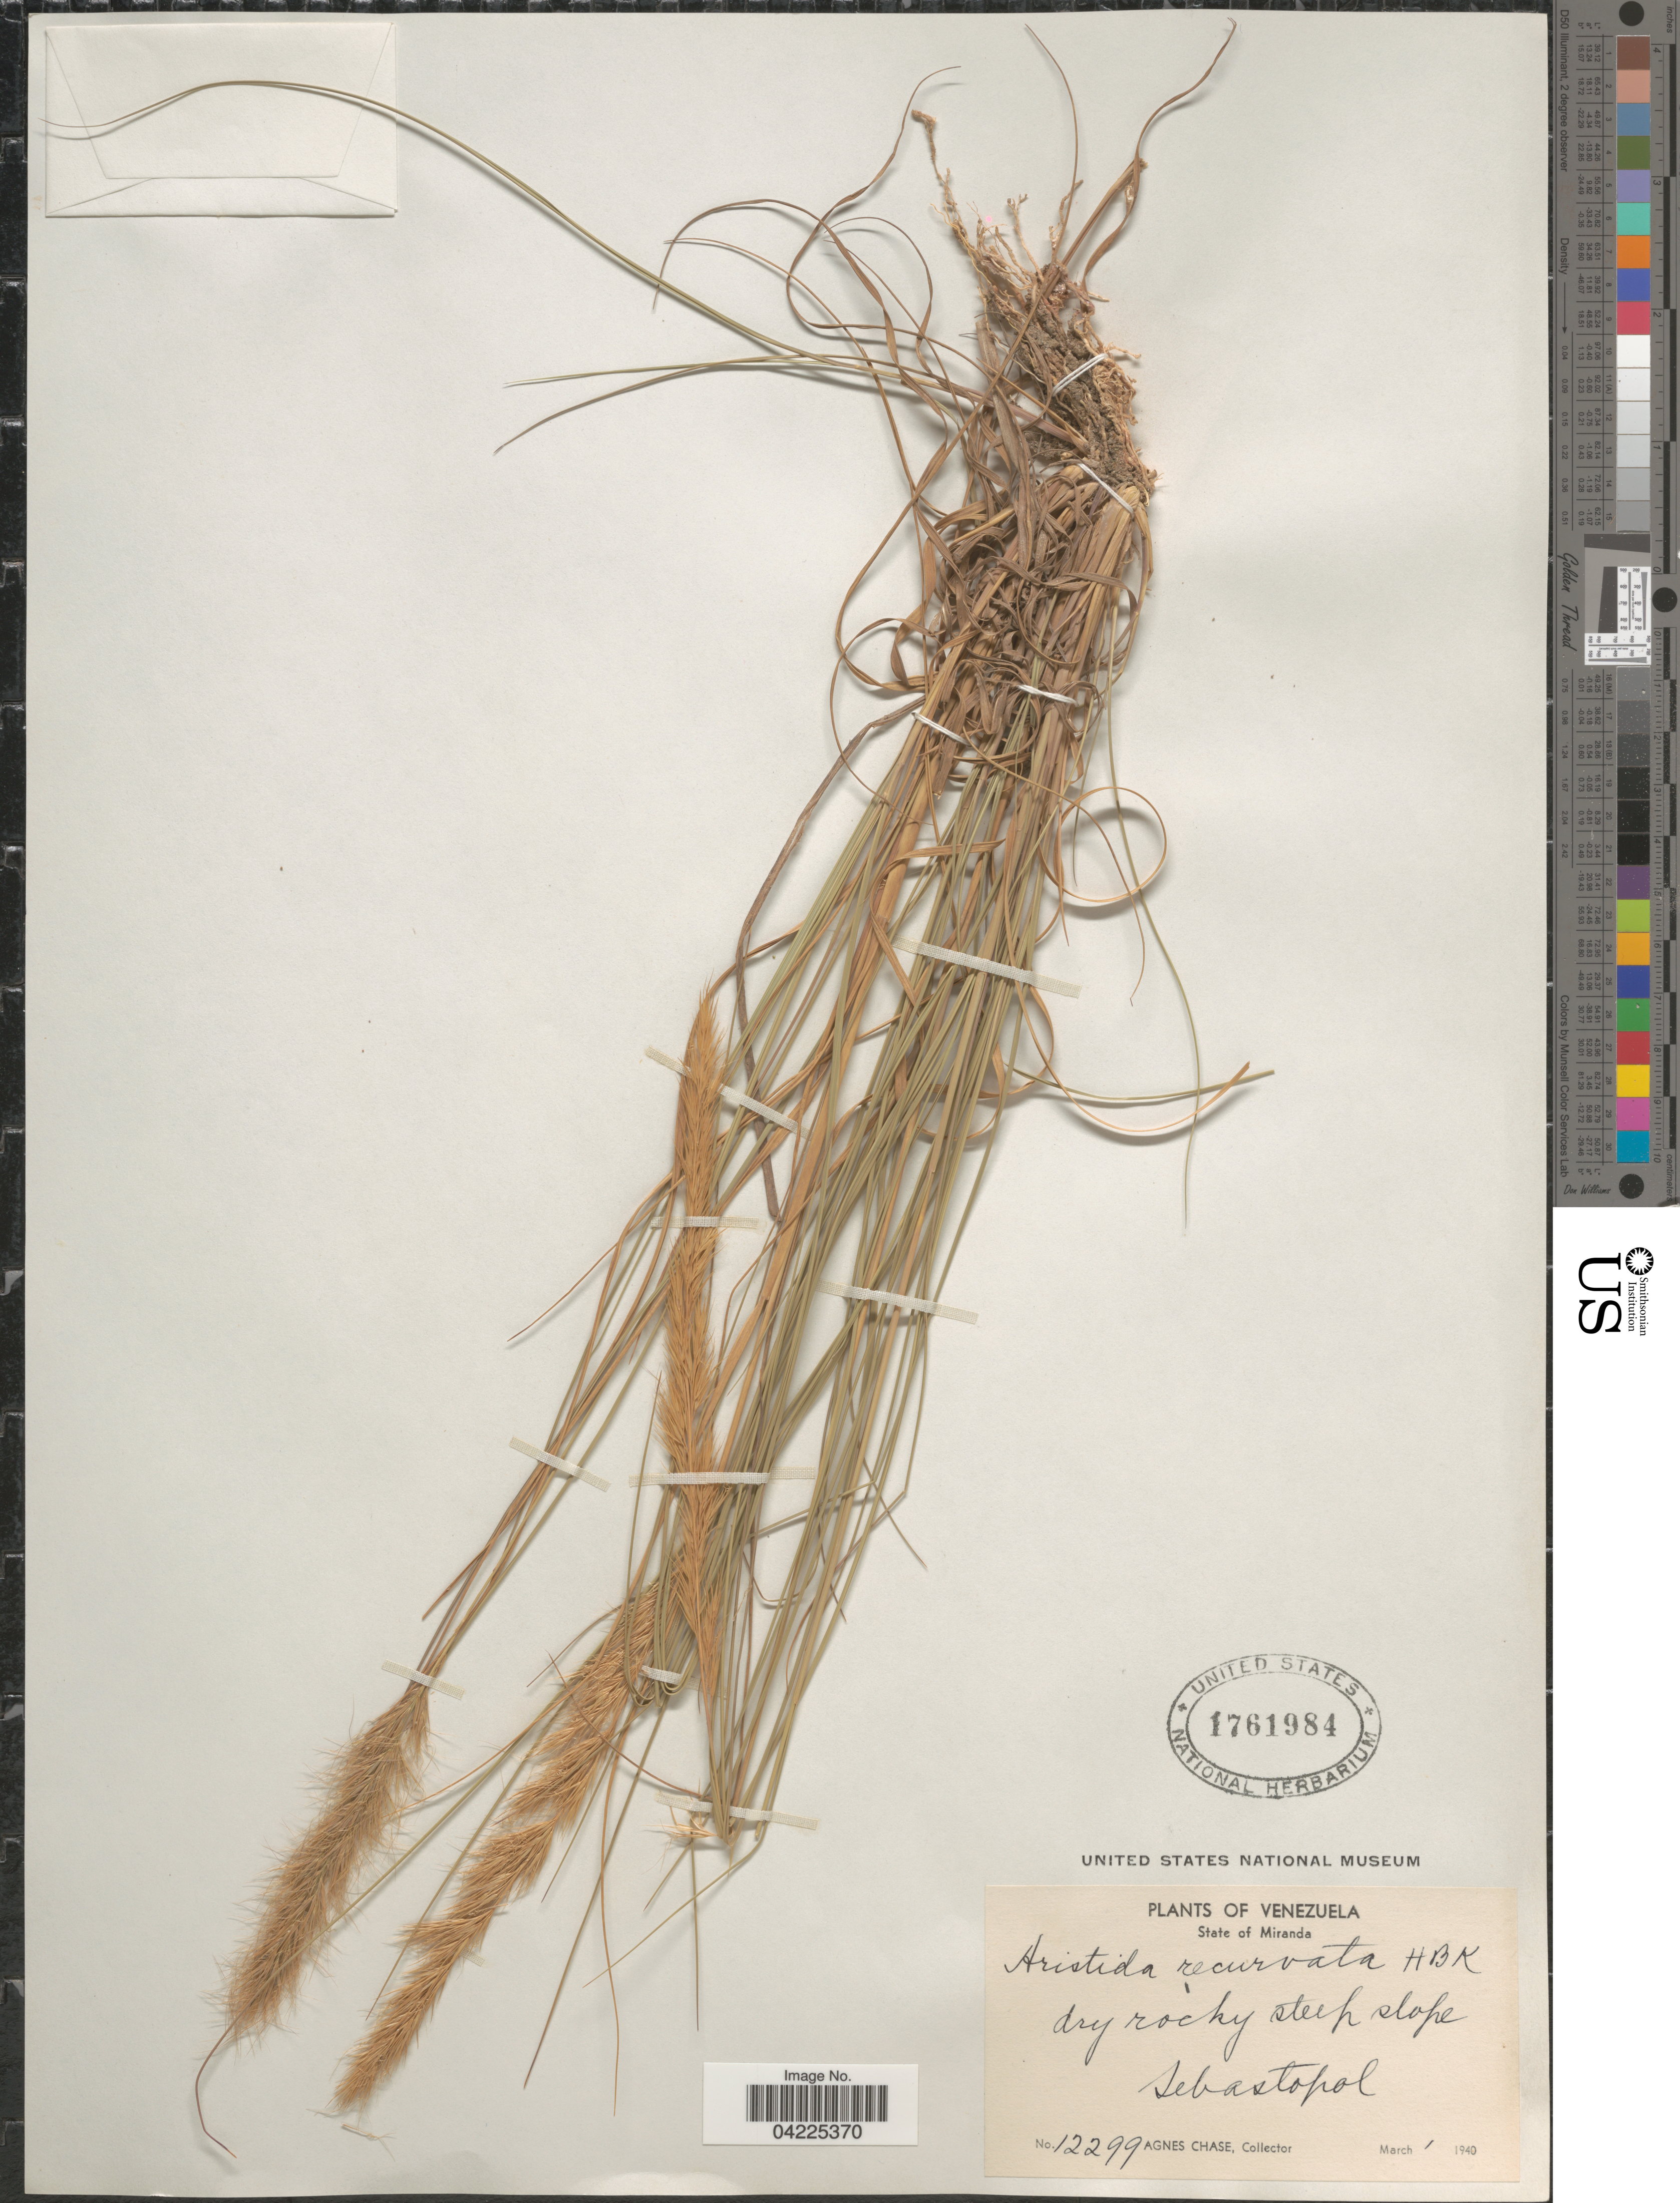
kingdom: Plantae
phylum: Tracheophyta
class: Liliopsida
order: Poales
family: Poaceae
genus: Aristida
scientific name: Aristida recurvata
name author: Kunth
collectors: A. Chase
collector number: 12299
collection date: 1940-03-01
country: Venezuela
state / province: Miranda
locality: Dry rocky steep slope. Sebastopol.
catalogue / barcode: US 1761984